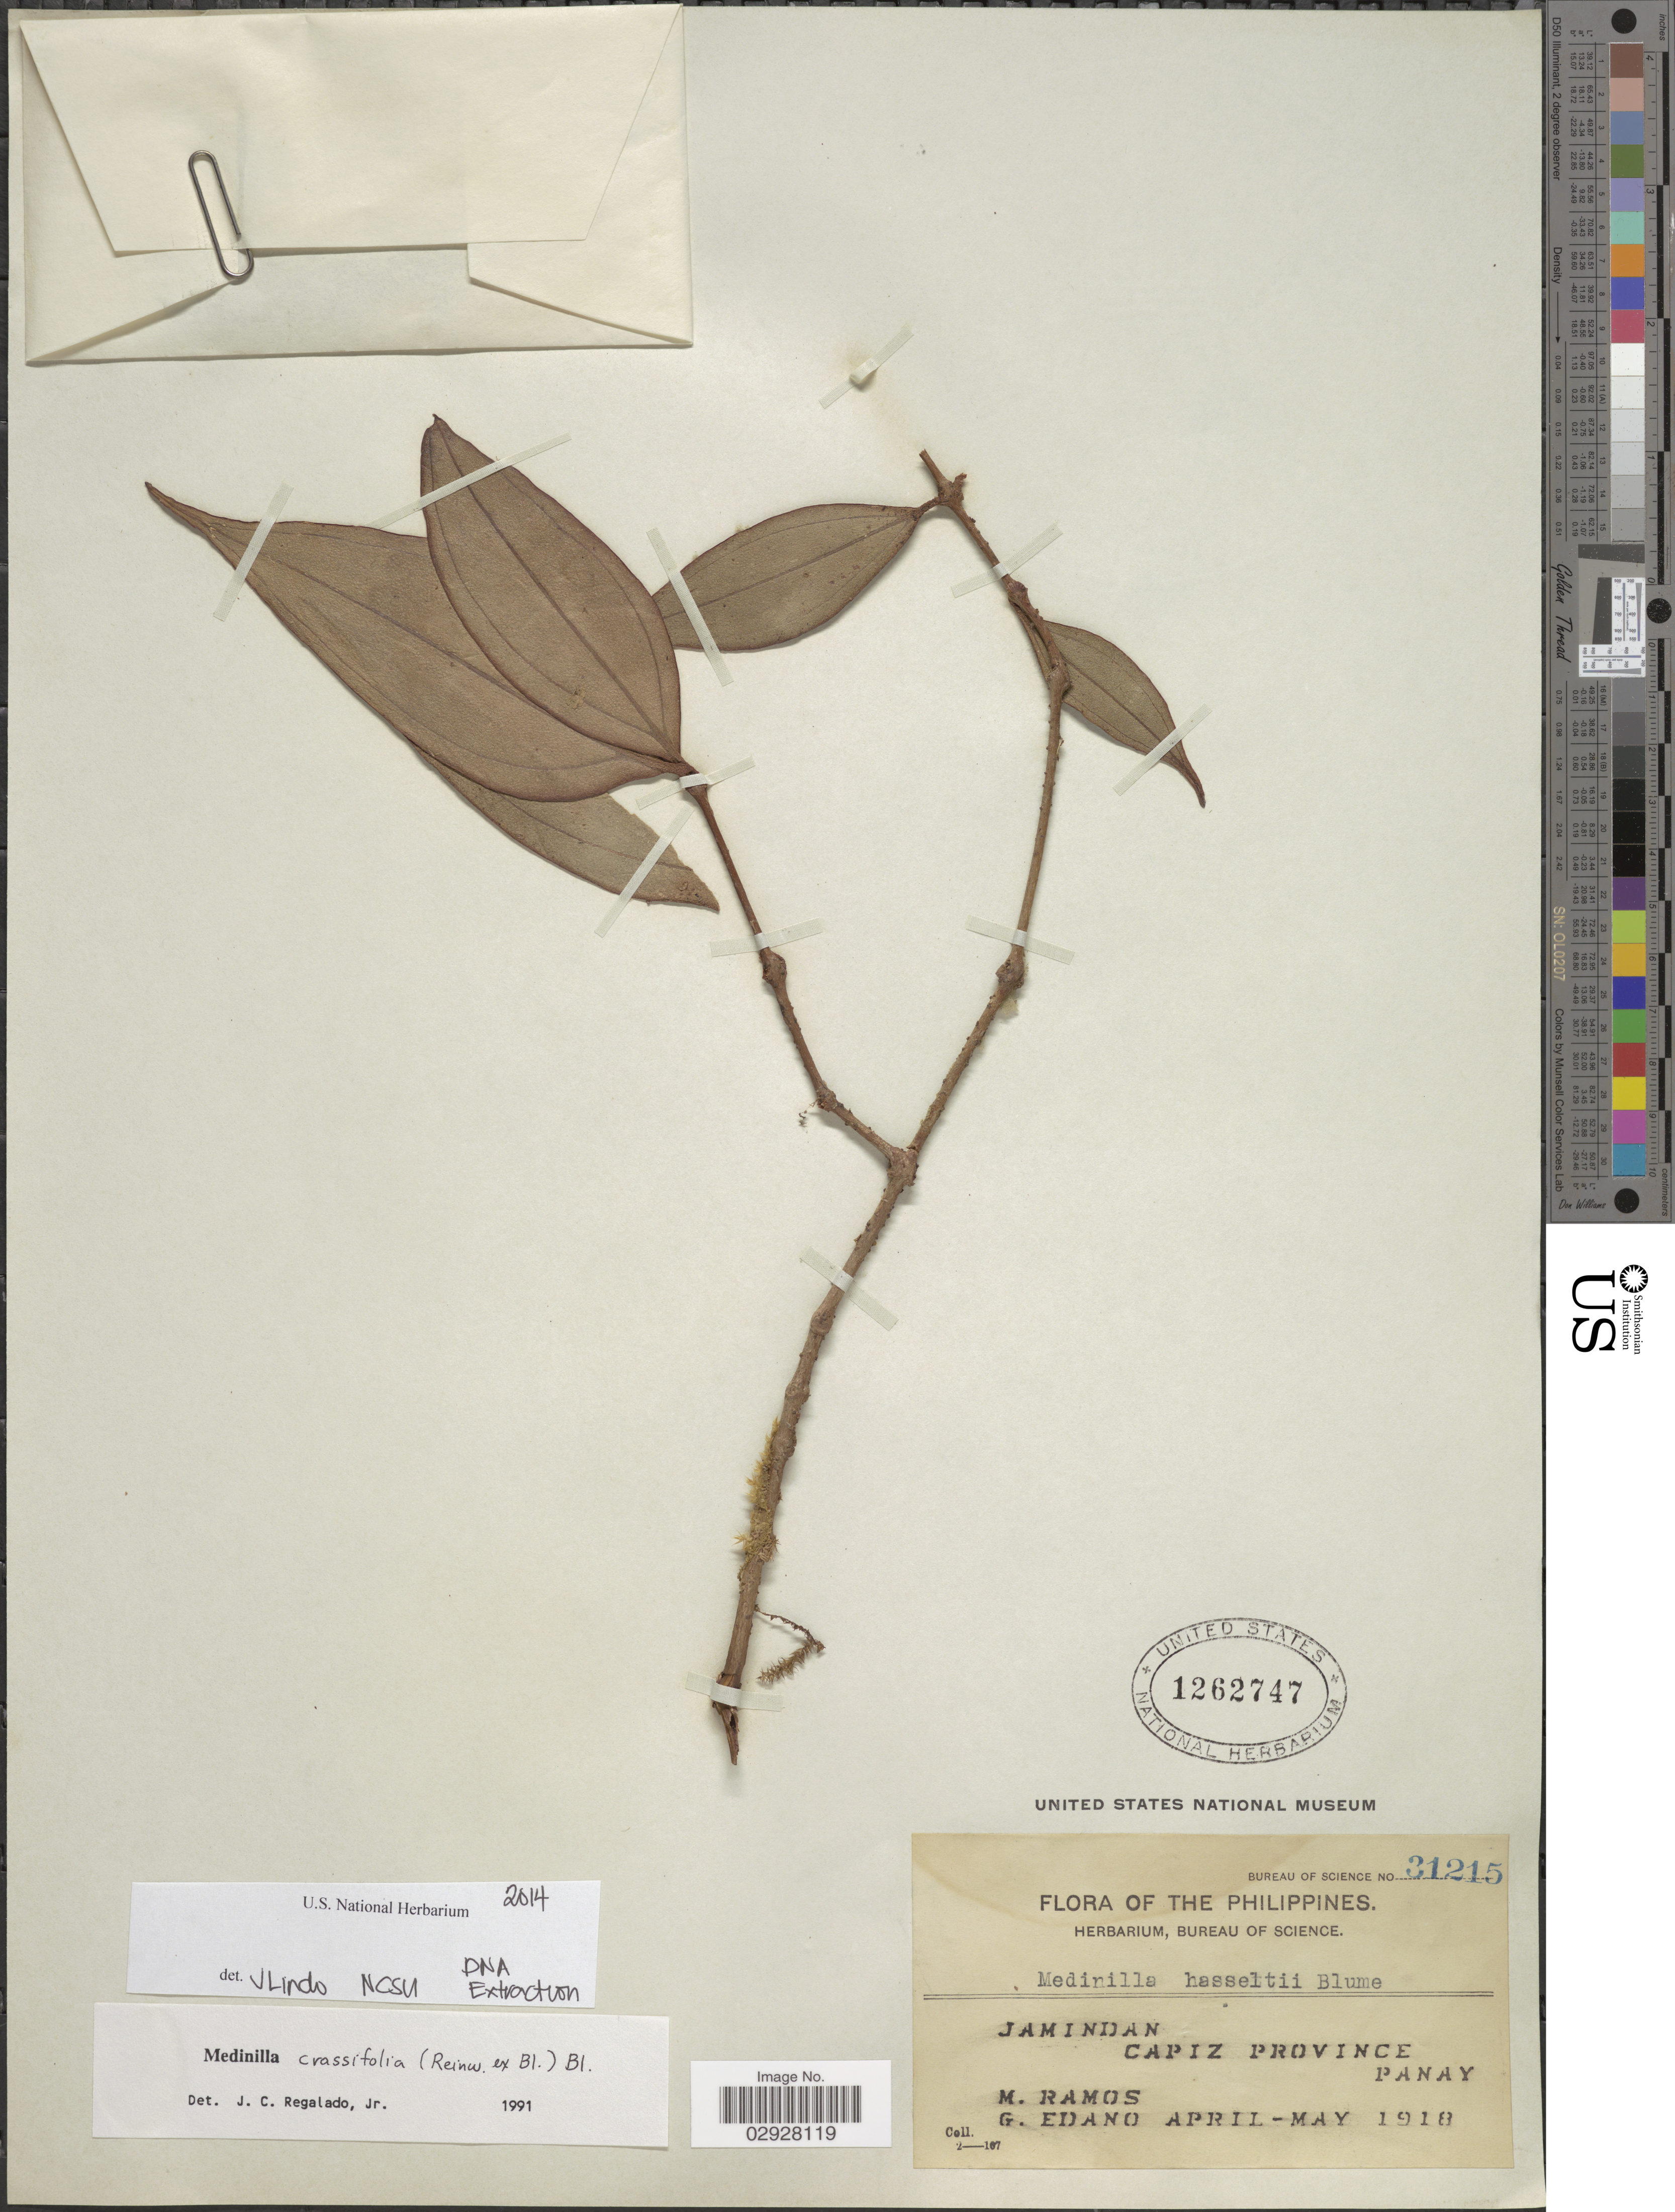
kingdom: Plantae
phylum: Tracheophyta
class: Magnoliopsida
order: Myrtales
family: Melastomataceae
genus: Medinilla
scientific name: Medinilla crassifolia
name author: Blume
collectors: M. Ramos & G. Edaño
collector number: Bureau of Science 31215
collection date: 1918-04/1918-05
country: Philippines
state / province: Western Visayas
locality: Jamindan, Capiz Province, Panay.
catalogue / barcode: US 1262747